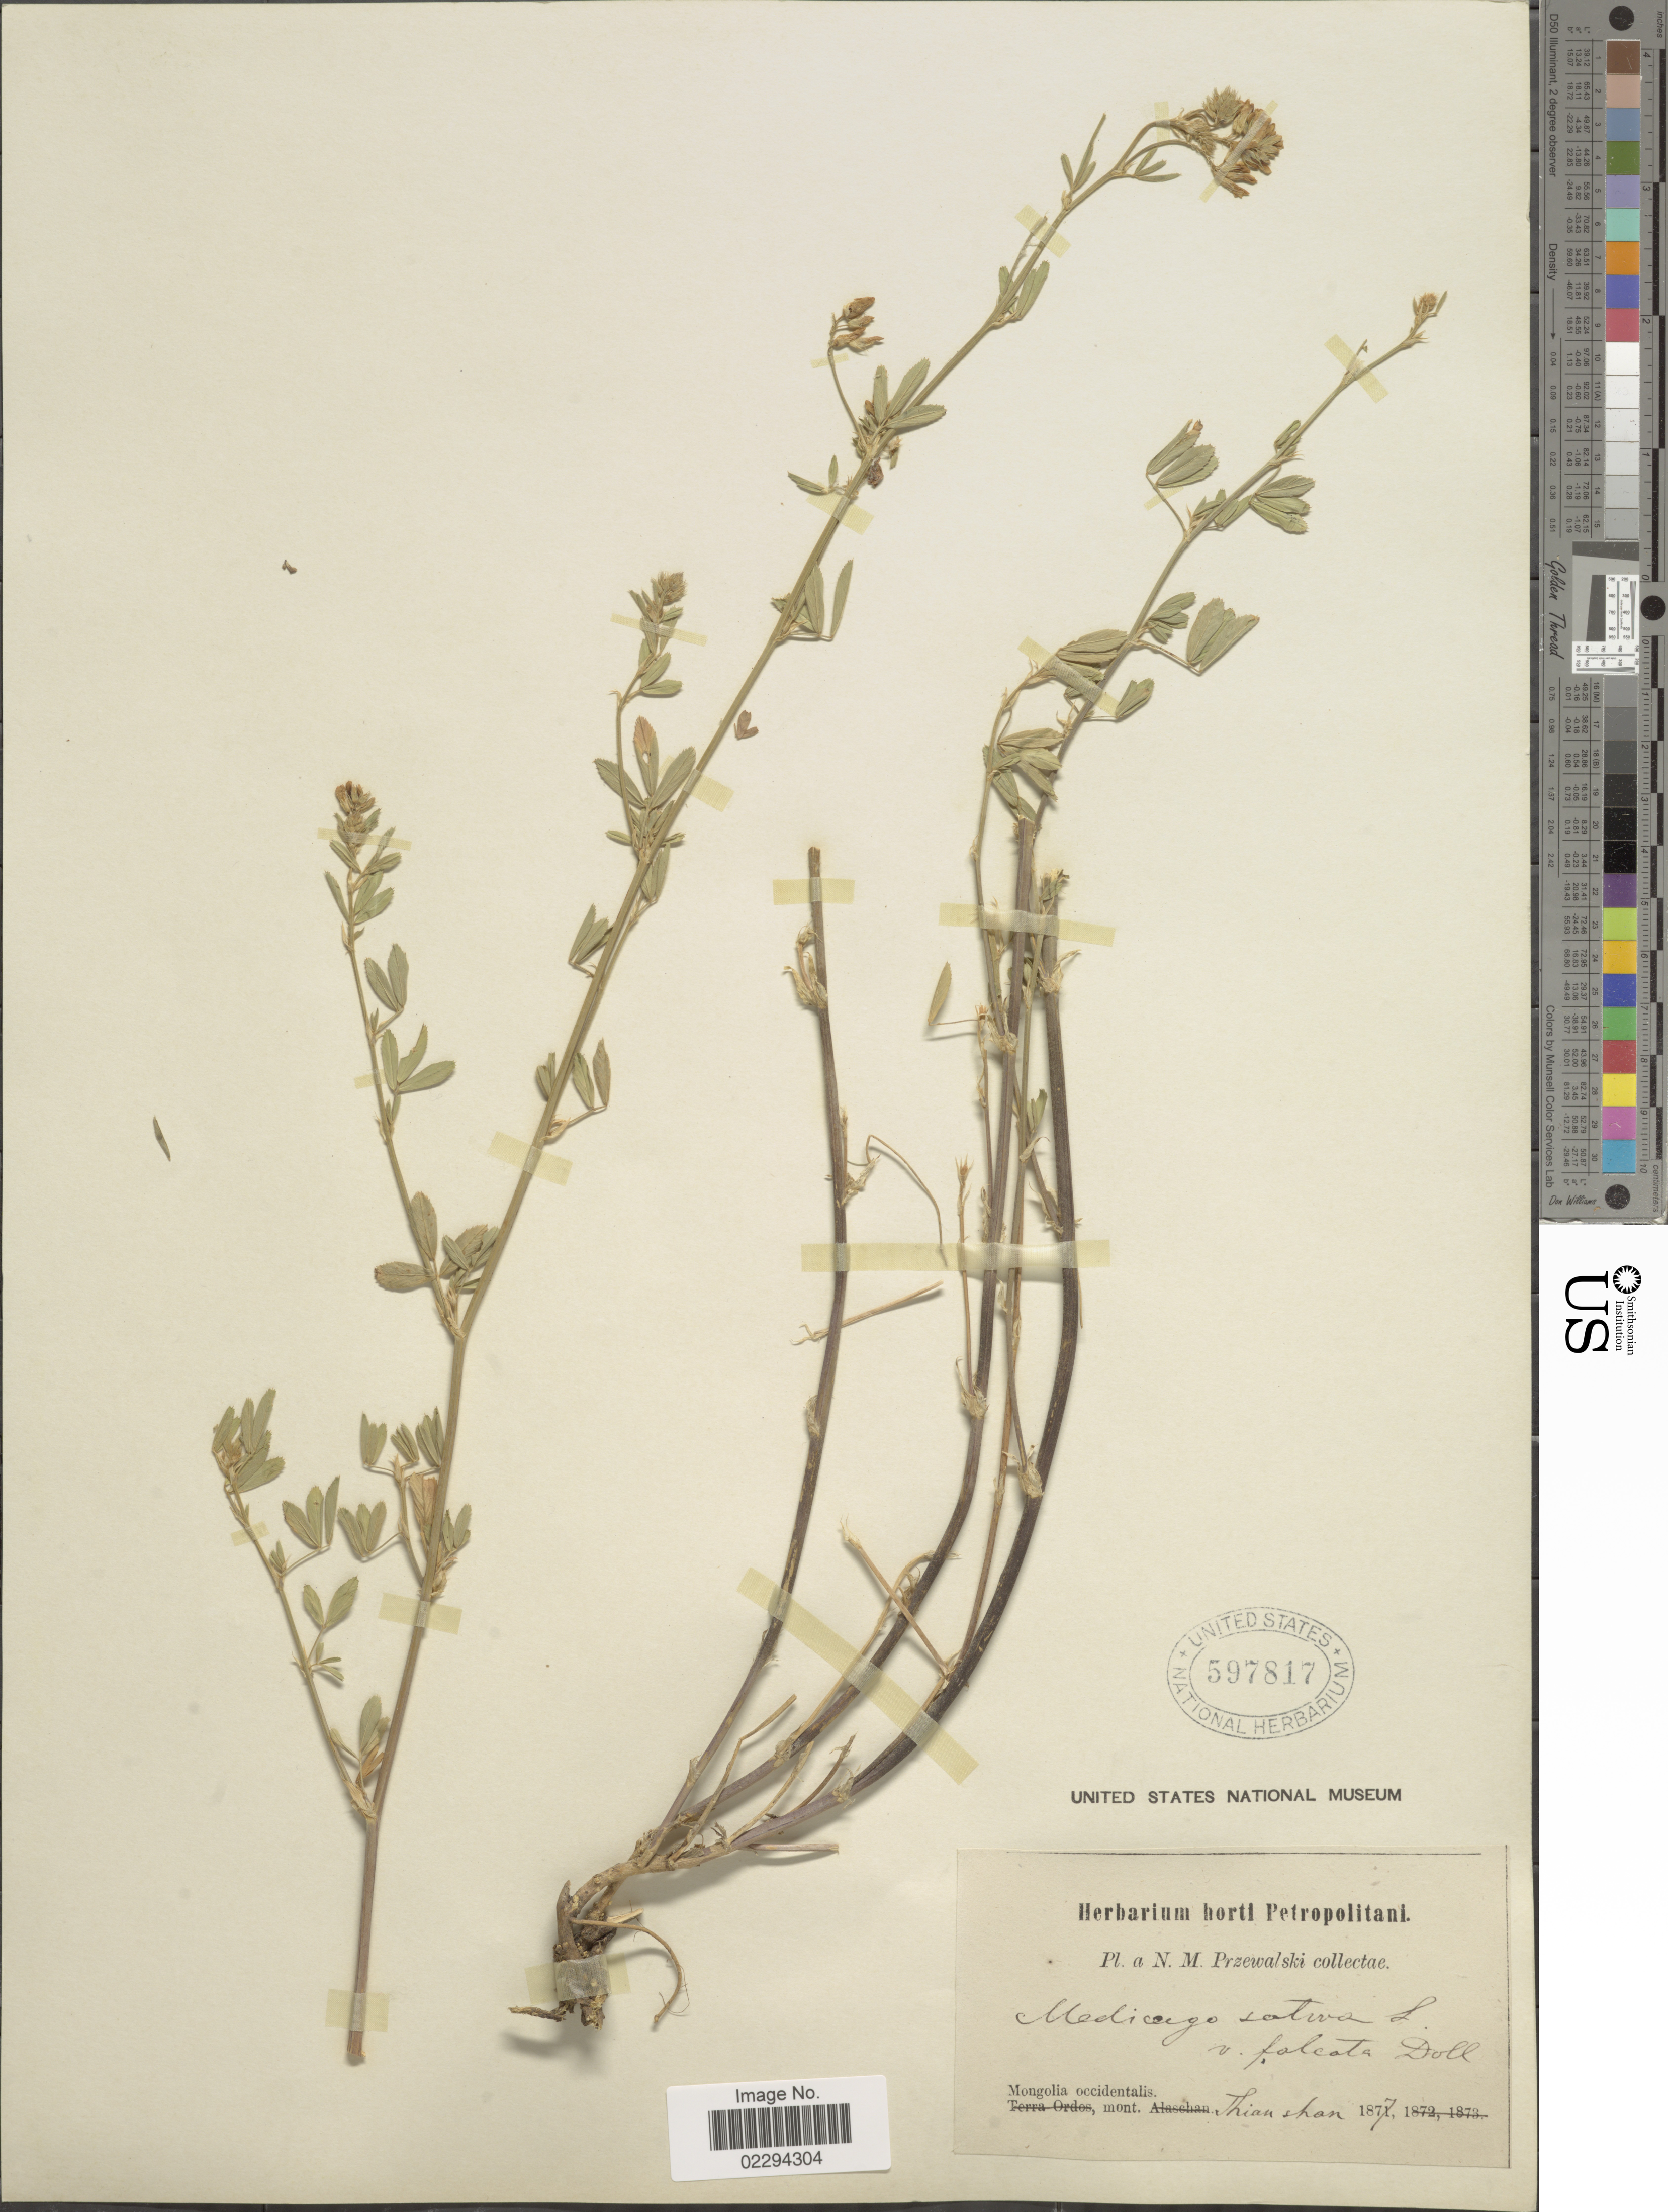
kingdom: Plantae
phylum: Tracheophyta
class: Magnoliopsida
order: Fabales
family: Fabaceae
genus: Medicago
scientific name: Medicago sativa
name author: L.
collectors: N. Przewalski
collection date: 1877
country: Mongolia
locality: Mongolia occidentalis, mont. Thian shan. [interpreted]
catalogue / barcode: US 597817